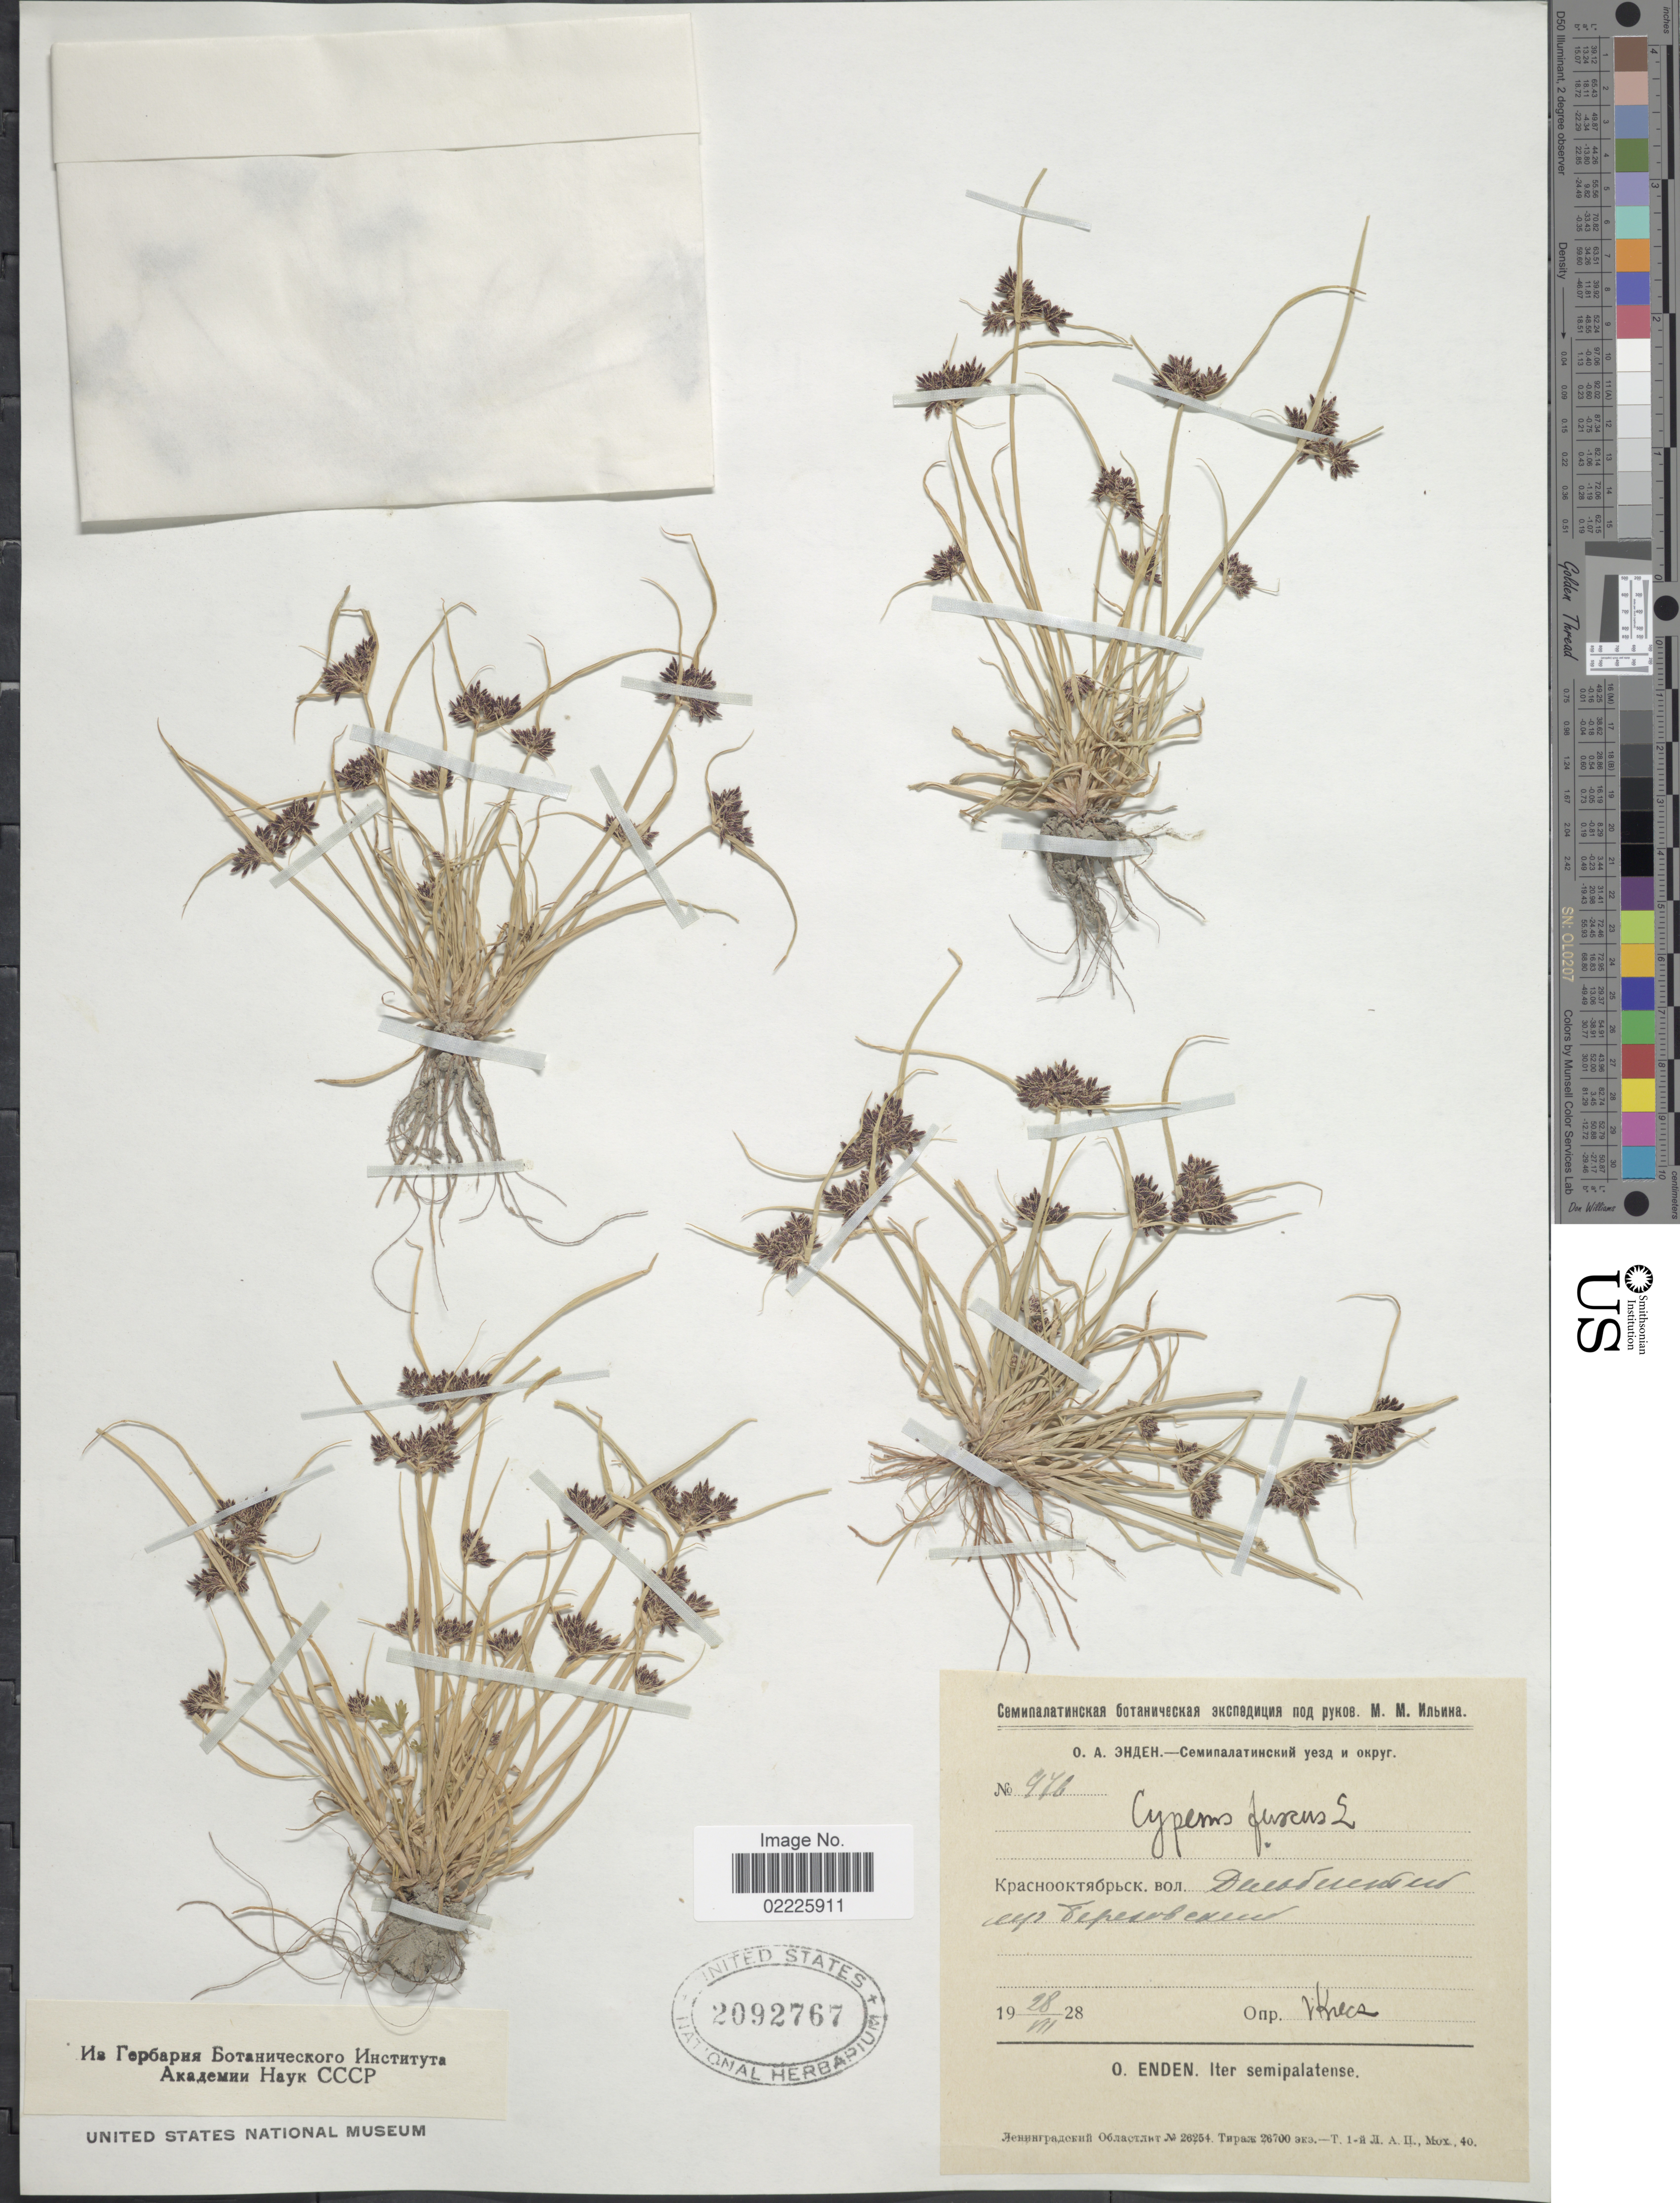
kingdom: Plantae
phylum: Tracheophyta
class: Liliopsida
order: Poales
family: Cyperaceae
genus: Cyperus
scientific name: Cyperus fuscus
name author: L.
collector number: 970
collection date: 1928-07-28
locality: X. O. Enden, iter semipalatense. [unsure placement]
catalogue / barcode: US 2092767